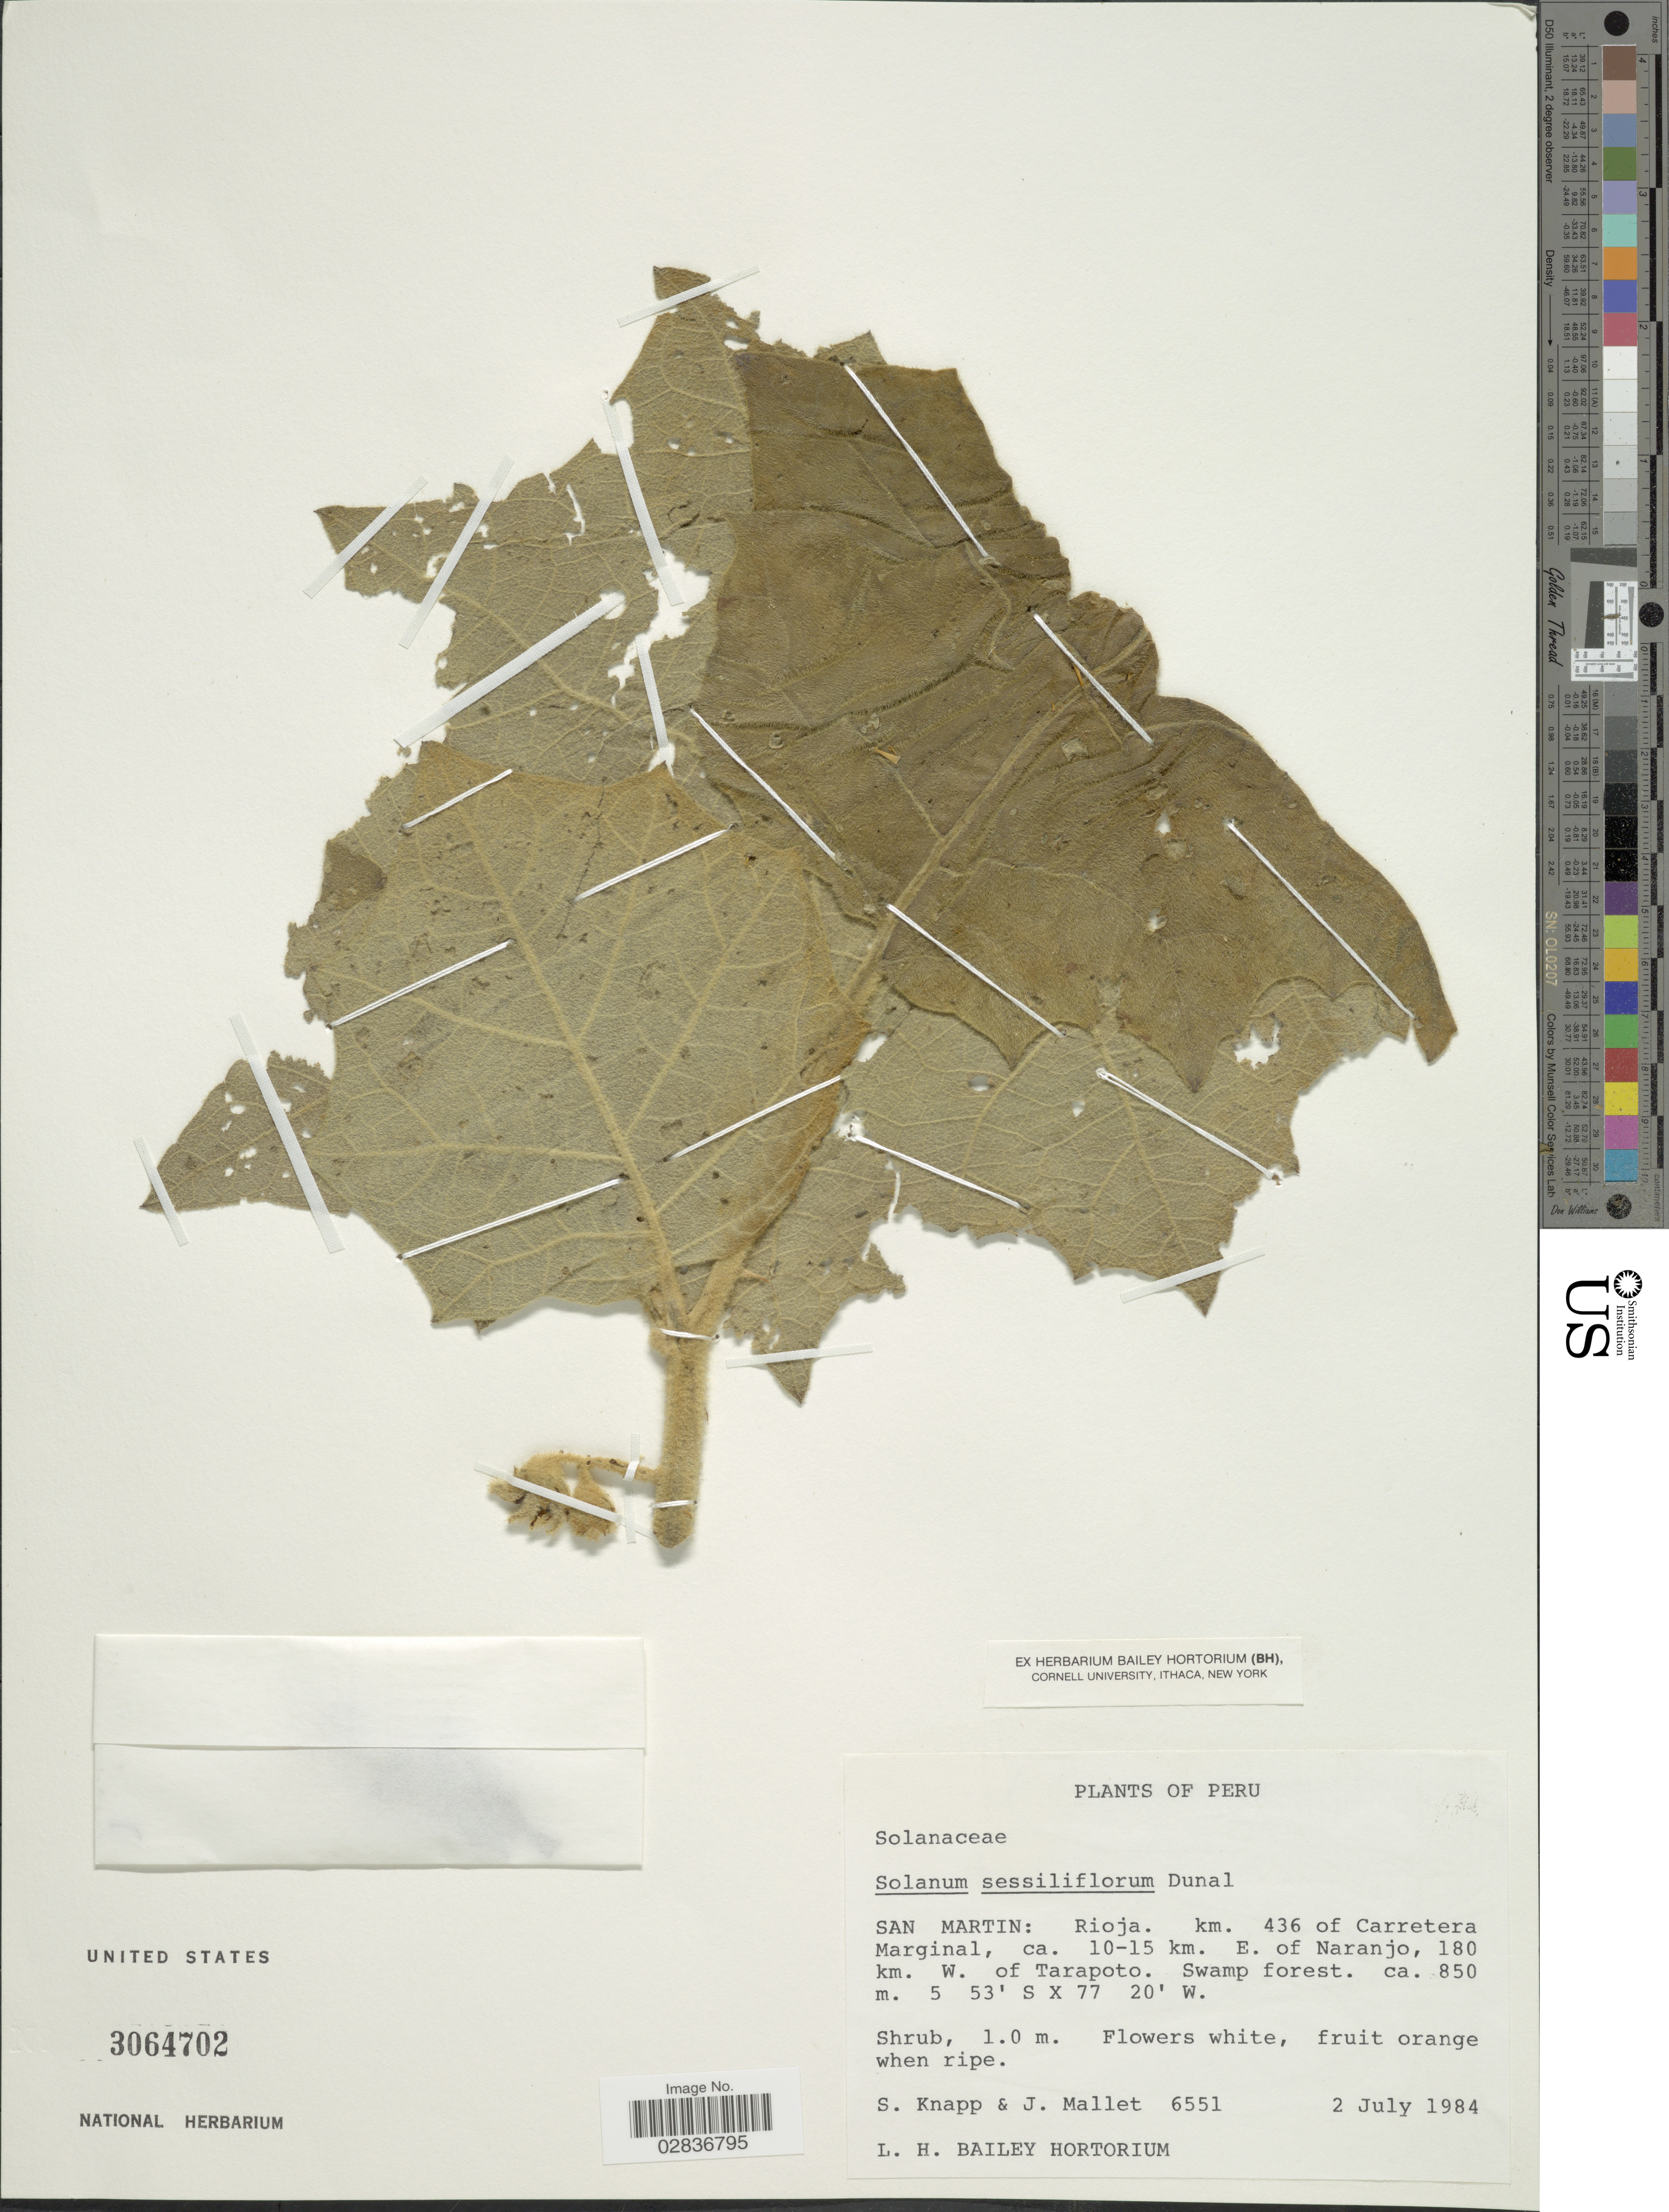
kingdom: Plantae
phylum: Tracheophyta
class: Magnoliopsida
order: Solanales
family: Solanaceae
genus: Solanum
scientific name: Solanum sessiliflorum var. sessiliflorum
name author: Dunal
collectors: S. Knapp & J. Mallet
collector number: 6551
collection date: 1984-07-02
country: Peru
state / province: San Martín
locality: San Martin: Rioja. km. 436 of Carretera Marginal, ca. 10-15 km. E. of Naranjo, 180 km. W. of Tarapoto.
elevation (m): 850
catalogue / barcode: US 3064702